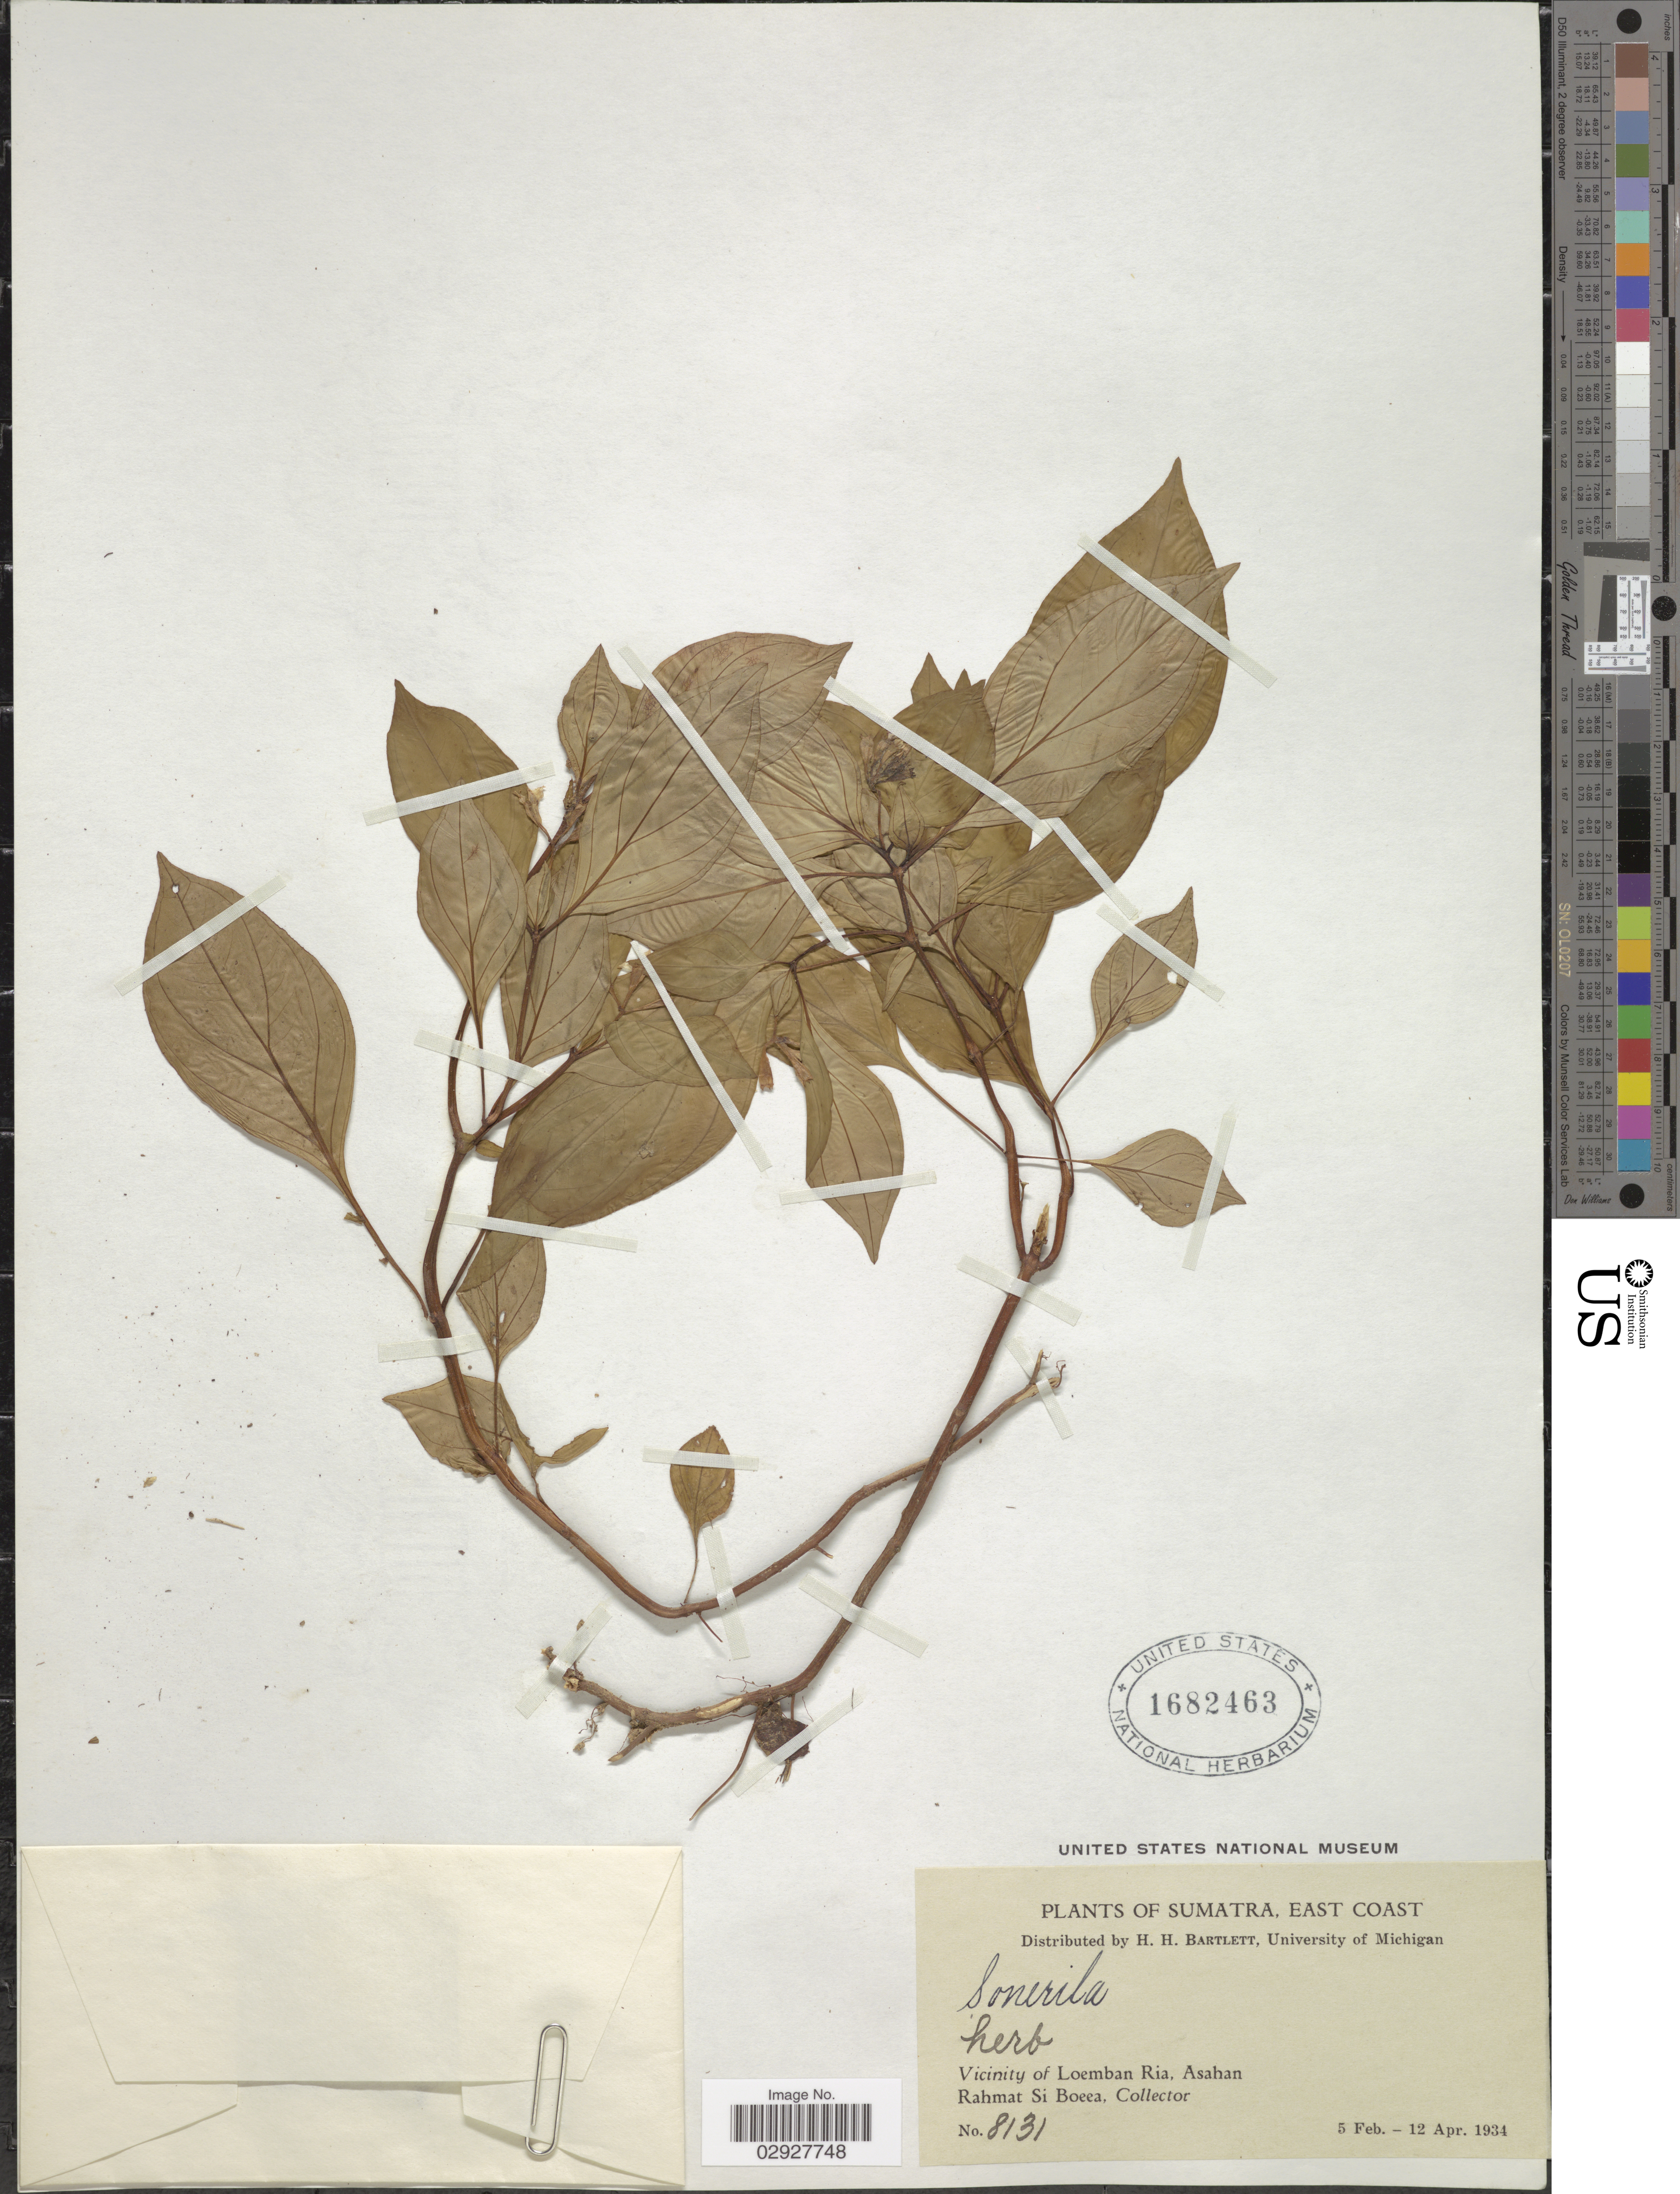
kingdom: Plantae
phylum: Tracheophyta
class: Magnoliopsida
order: Myrtales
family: Melastomataceae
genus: Sonerila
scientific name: Sonerila sp.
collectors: Rahmat Si Boeea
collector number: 8131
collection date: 1934-02-05/1934-04-12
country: Indonesia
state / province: Sumatra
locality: East Coast, Vicinity of Loemban Ria, Asahan.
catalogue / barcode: US 1682463